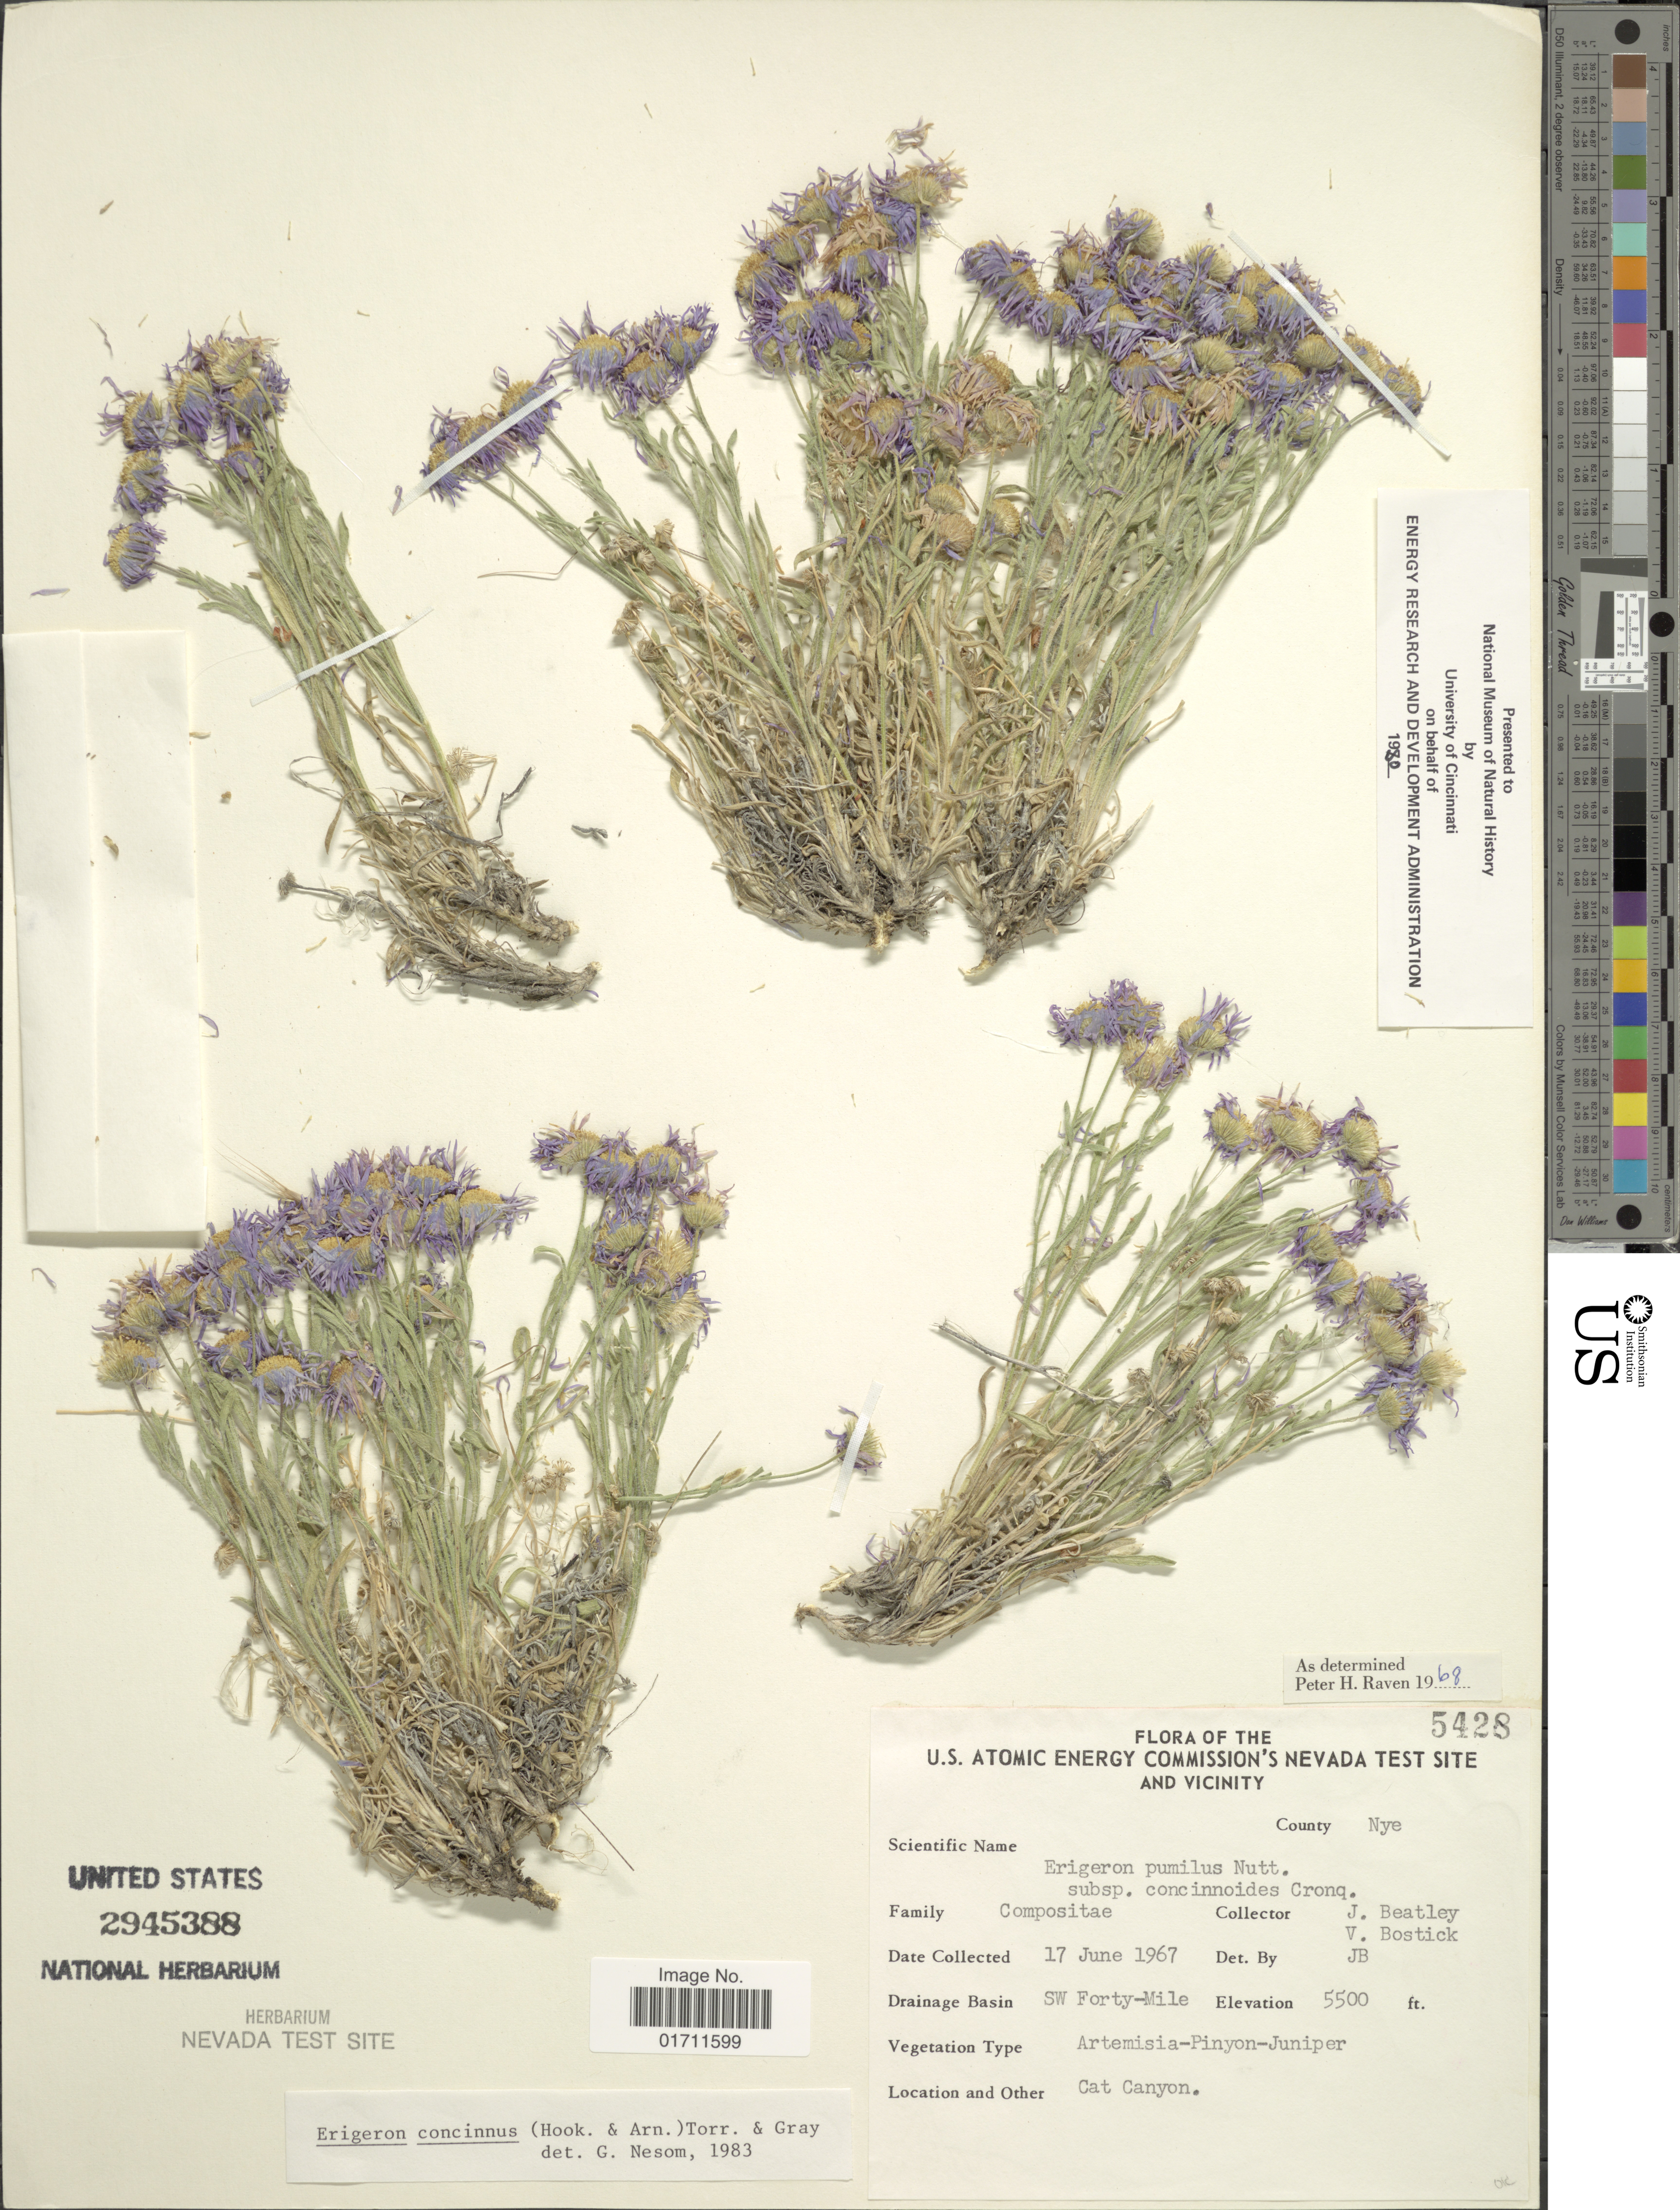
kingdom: Plantae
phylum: Tracheophyta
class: Magnoliopsida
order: Asterales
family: Asteraceae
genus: Erigeron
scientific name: Erigeron concinnus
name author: (Hook. & Arn.) Torr. & A. Gray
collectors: J. C. Beatley & V. Bostick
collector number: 5428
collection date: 1967-06-17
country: United States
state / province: Nevada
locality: U.S. Atomic Energy Commisson's Nevada Test Site and Vicinity, County Nye, Drainage Basin SW Forty-Mile, Cat Canyon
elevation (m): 1676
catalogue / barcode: US 2945388